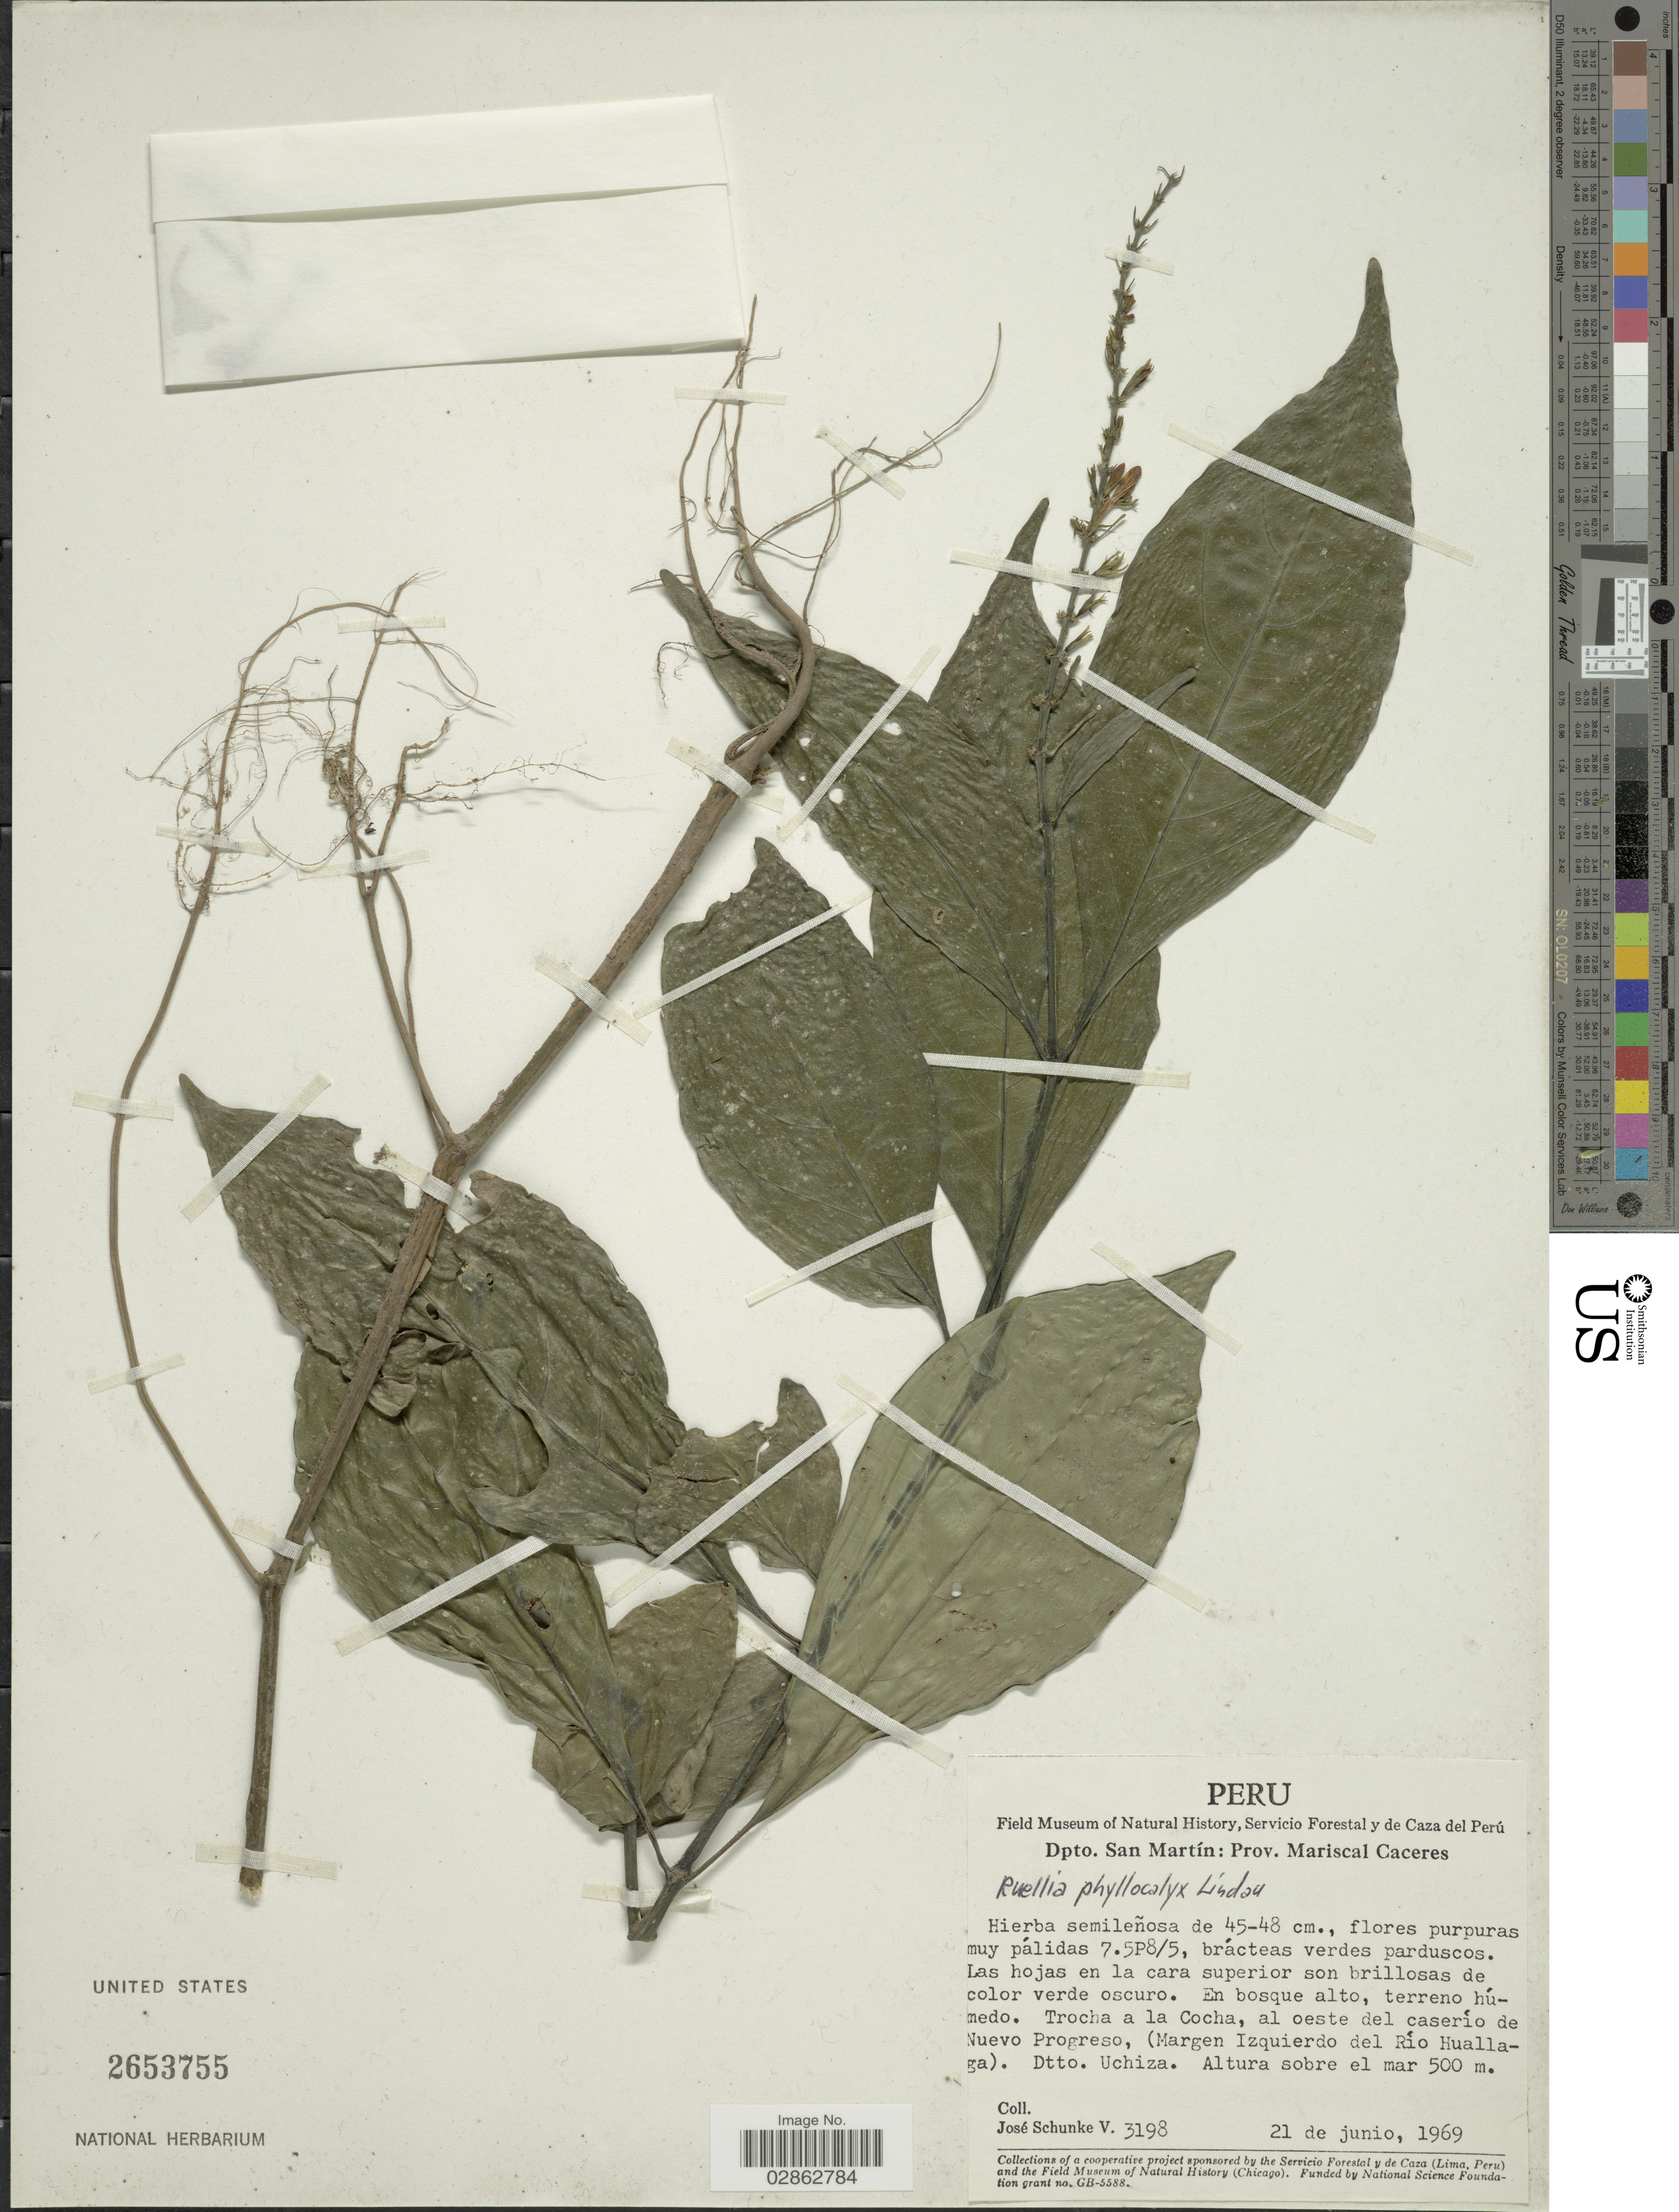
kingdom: Plantae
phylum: Tracheophyta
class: Magnoliopsida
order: Lamiales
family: Acanthaceae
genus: Ruellia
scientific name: Ruellia sp.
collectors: J. Schunke Vigo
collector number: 3198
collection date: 1969-06-21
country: Peru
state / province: San Martín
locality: Dpto. San Martín: Prov. Mariscal Caceres. Trocha a la Cocha, al oeste del caserío de Nuevo Progreso, (Margen Izquierdo del Río Huallaga). Dtto. Uchiza.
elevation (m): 500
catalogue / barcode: US 2653755